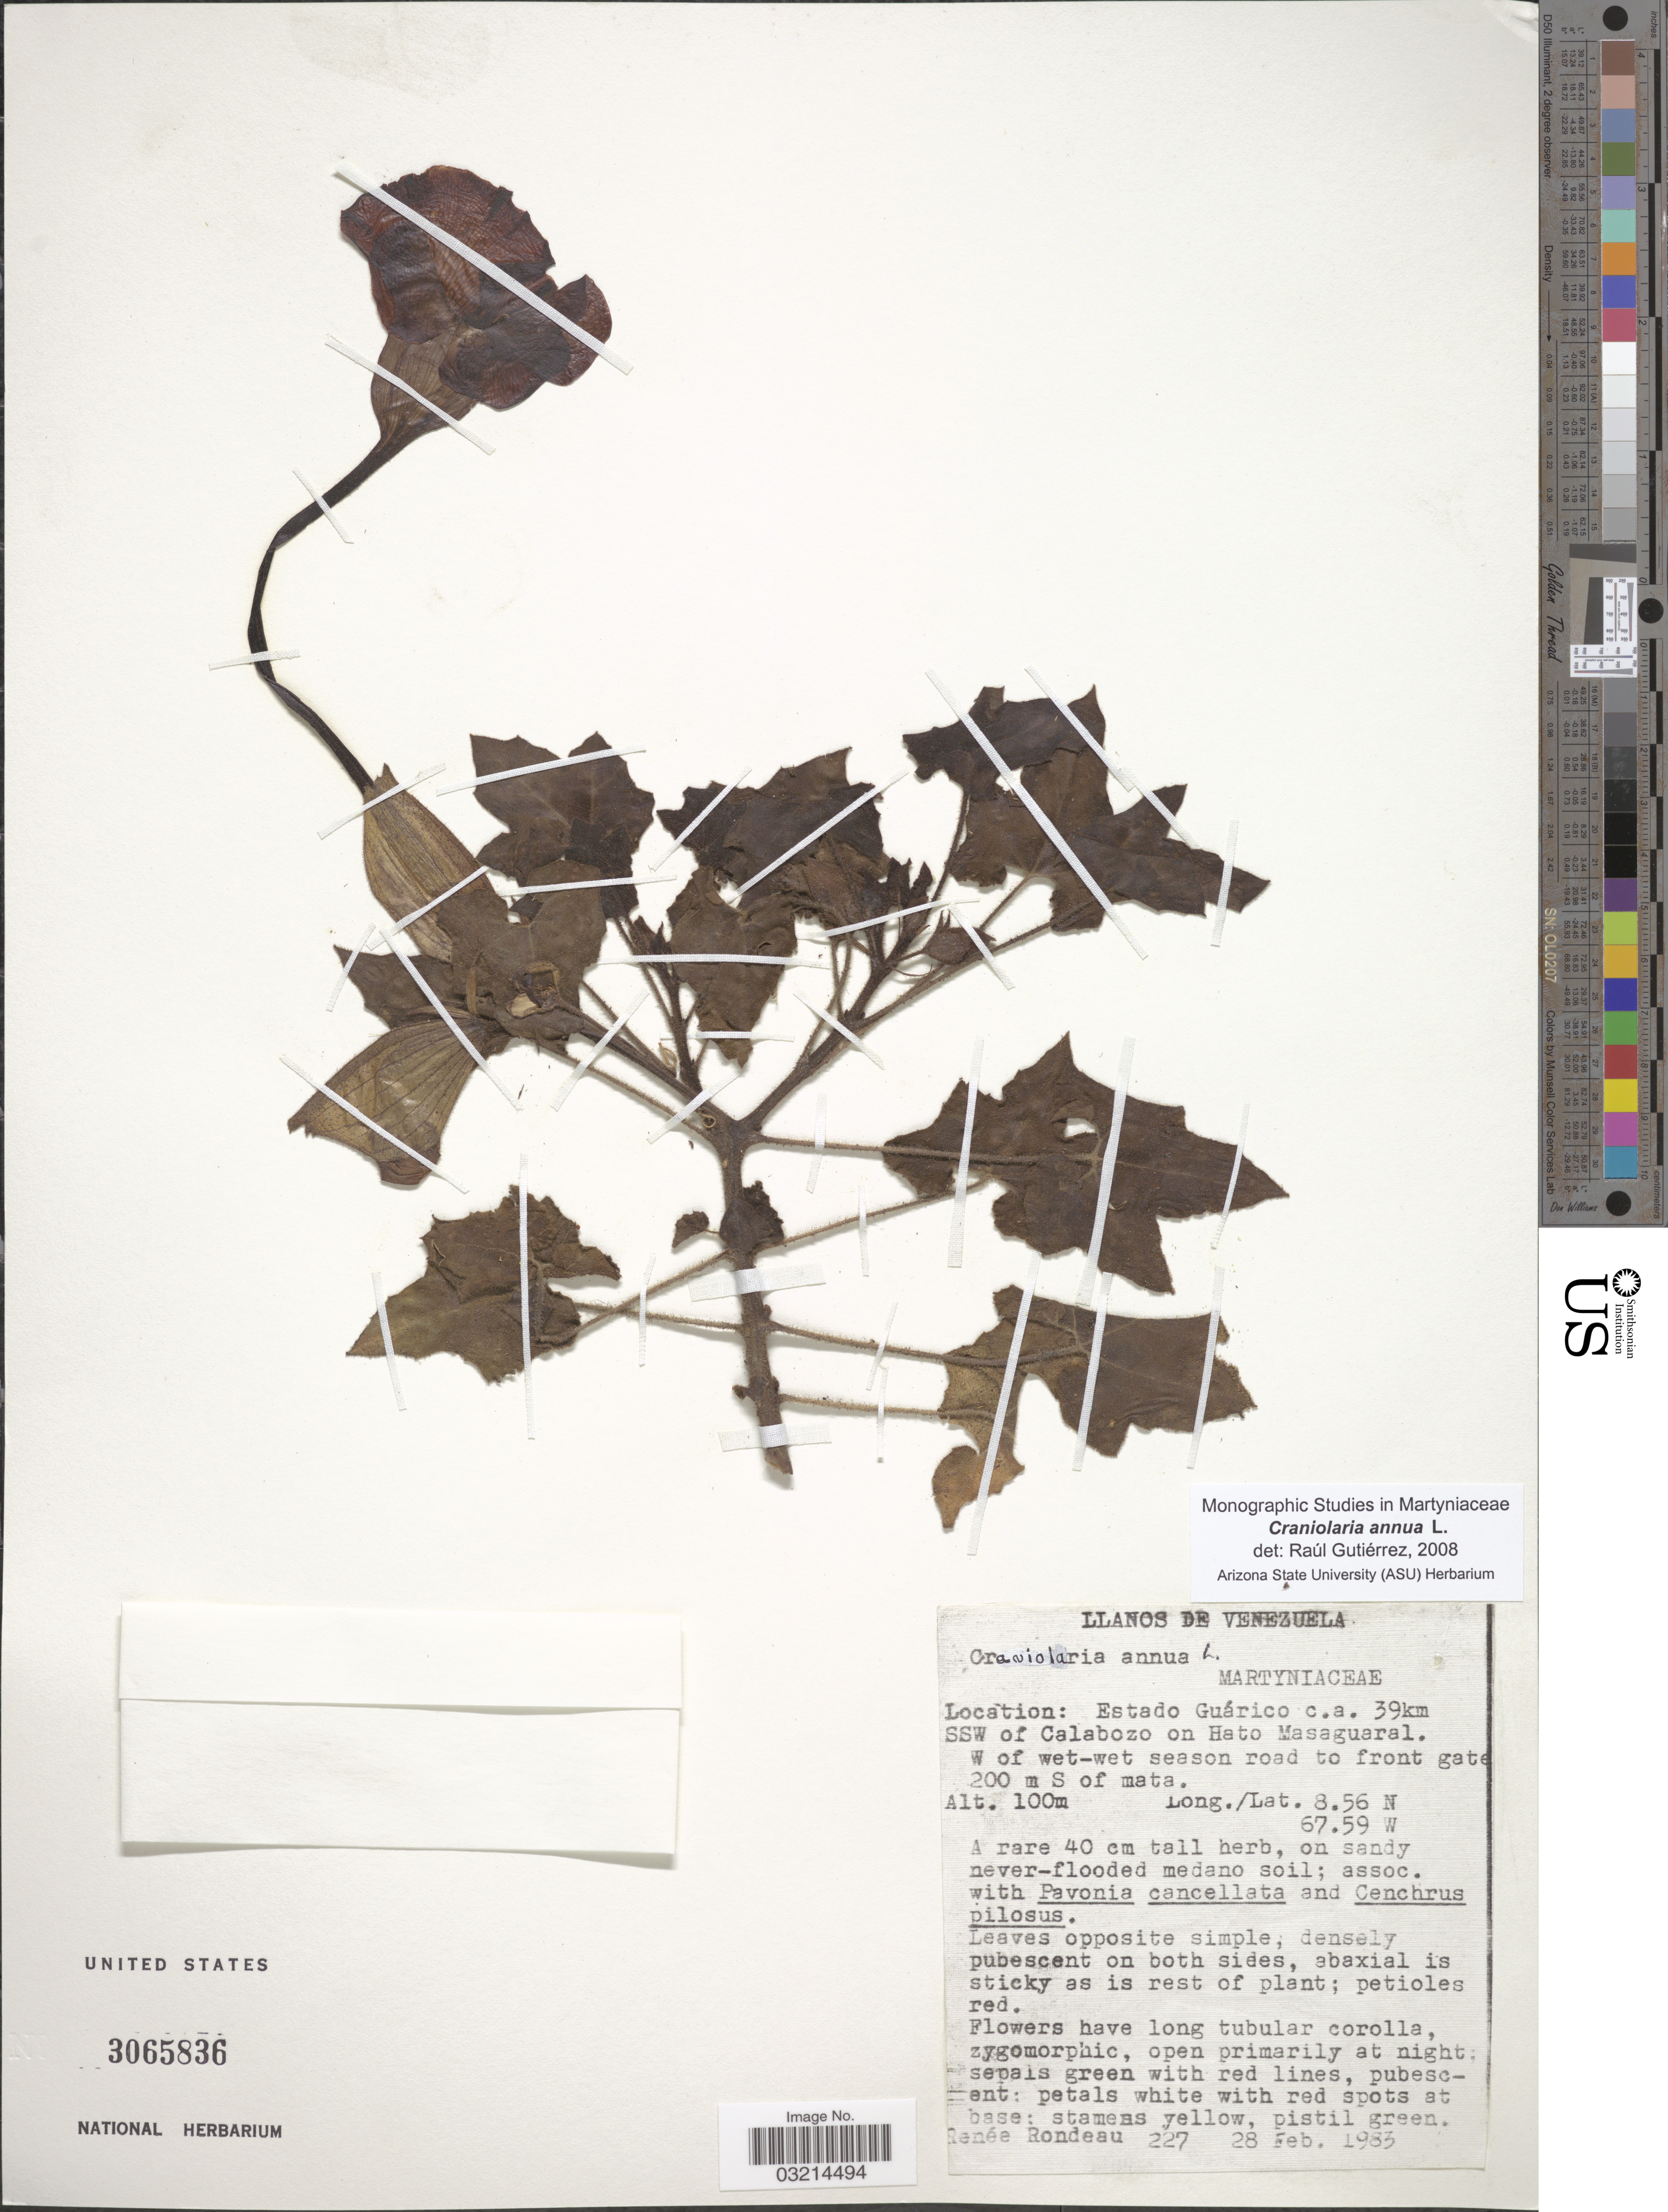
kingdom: Plantae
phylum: Tracheophyta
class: Magnoliopsida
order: Lamiales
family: Martyniaceae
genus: Craniolaria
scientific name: Craniolaria annua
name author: L.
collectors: R. Rondeau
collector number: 227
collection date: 1983-02-28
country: Venezuela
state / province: Guárico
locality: Estado Guárico c.a. 39km SSW of Calabozo on Hato Masaguaral. W of wet-wet season road to front gate 200 m S of mata.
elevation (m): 100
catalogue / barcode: US 3065836